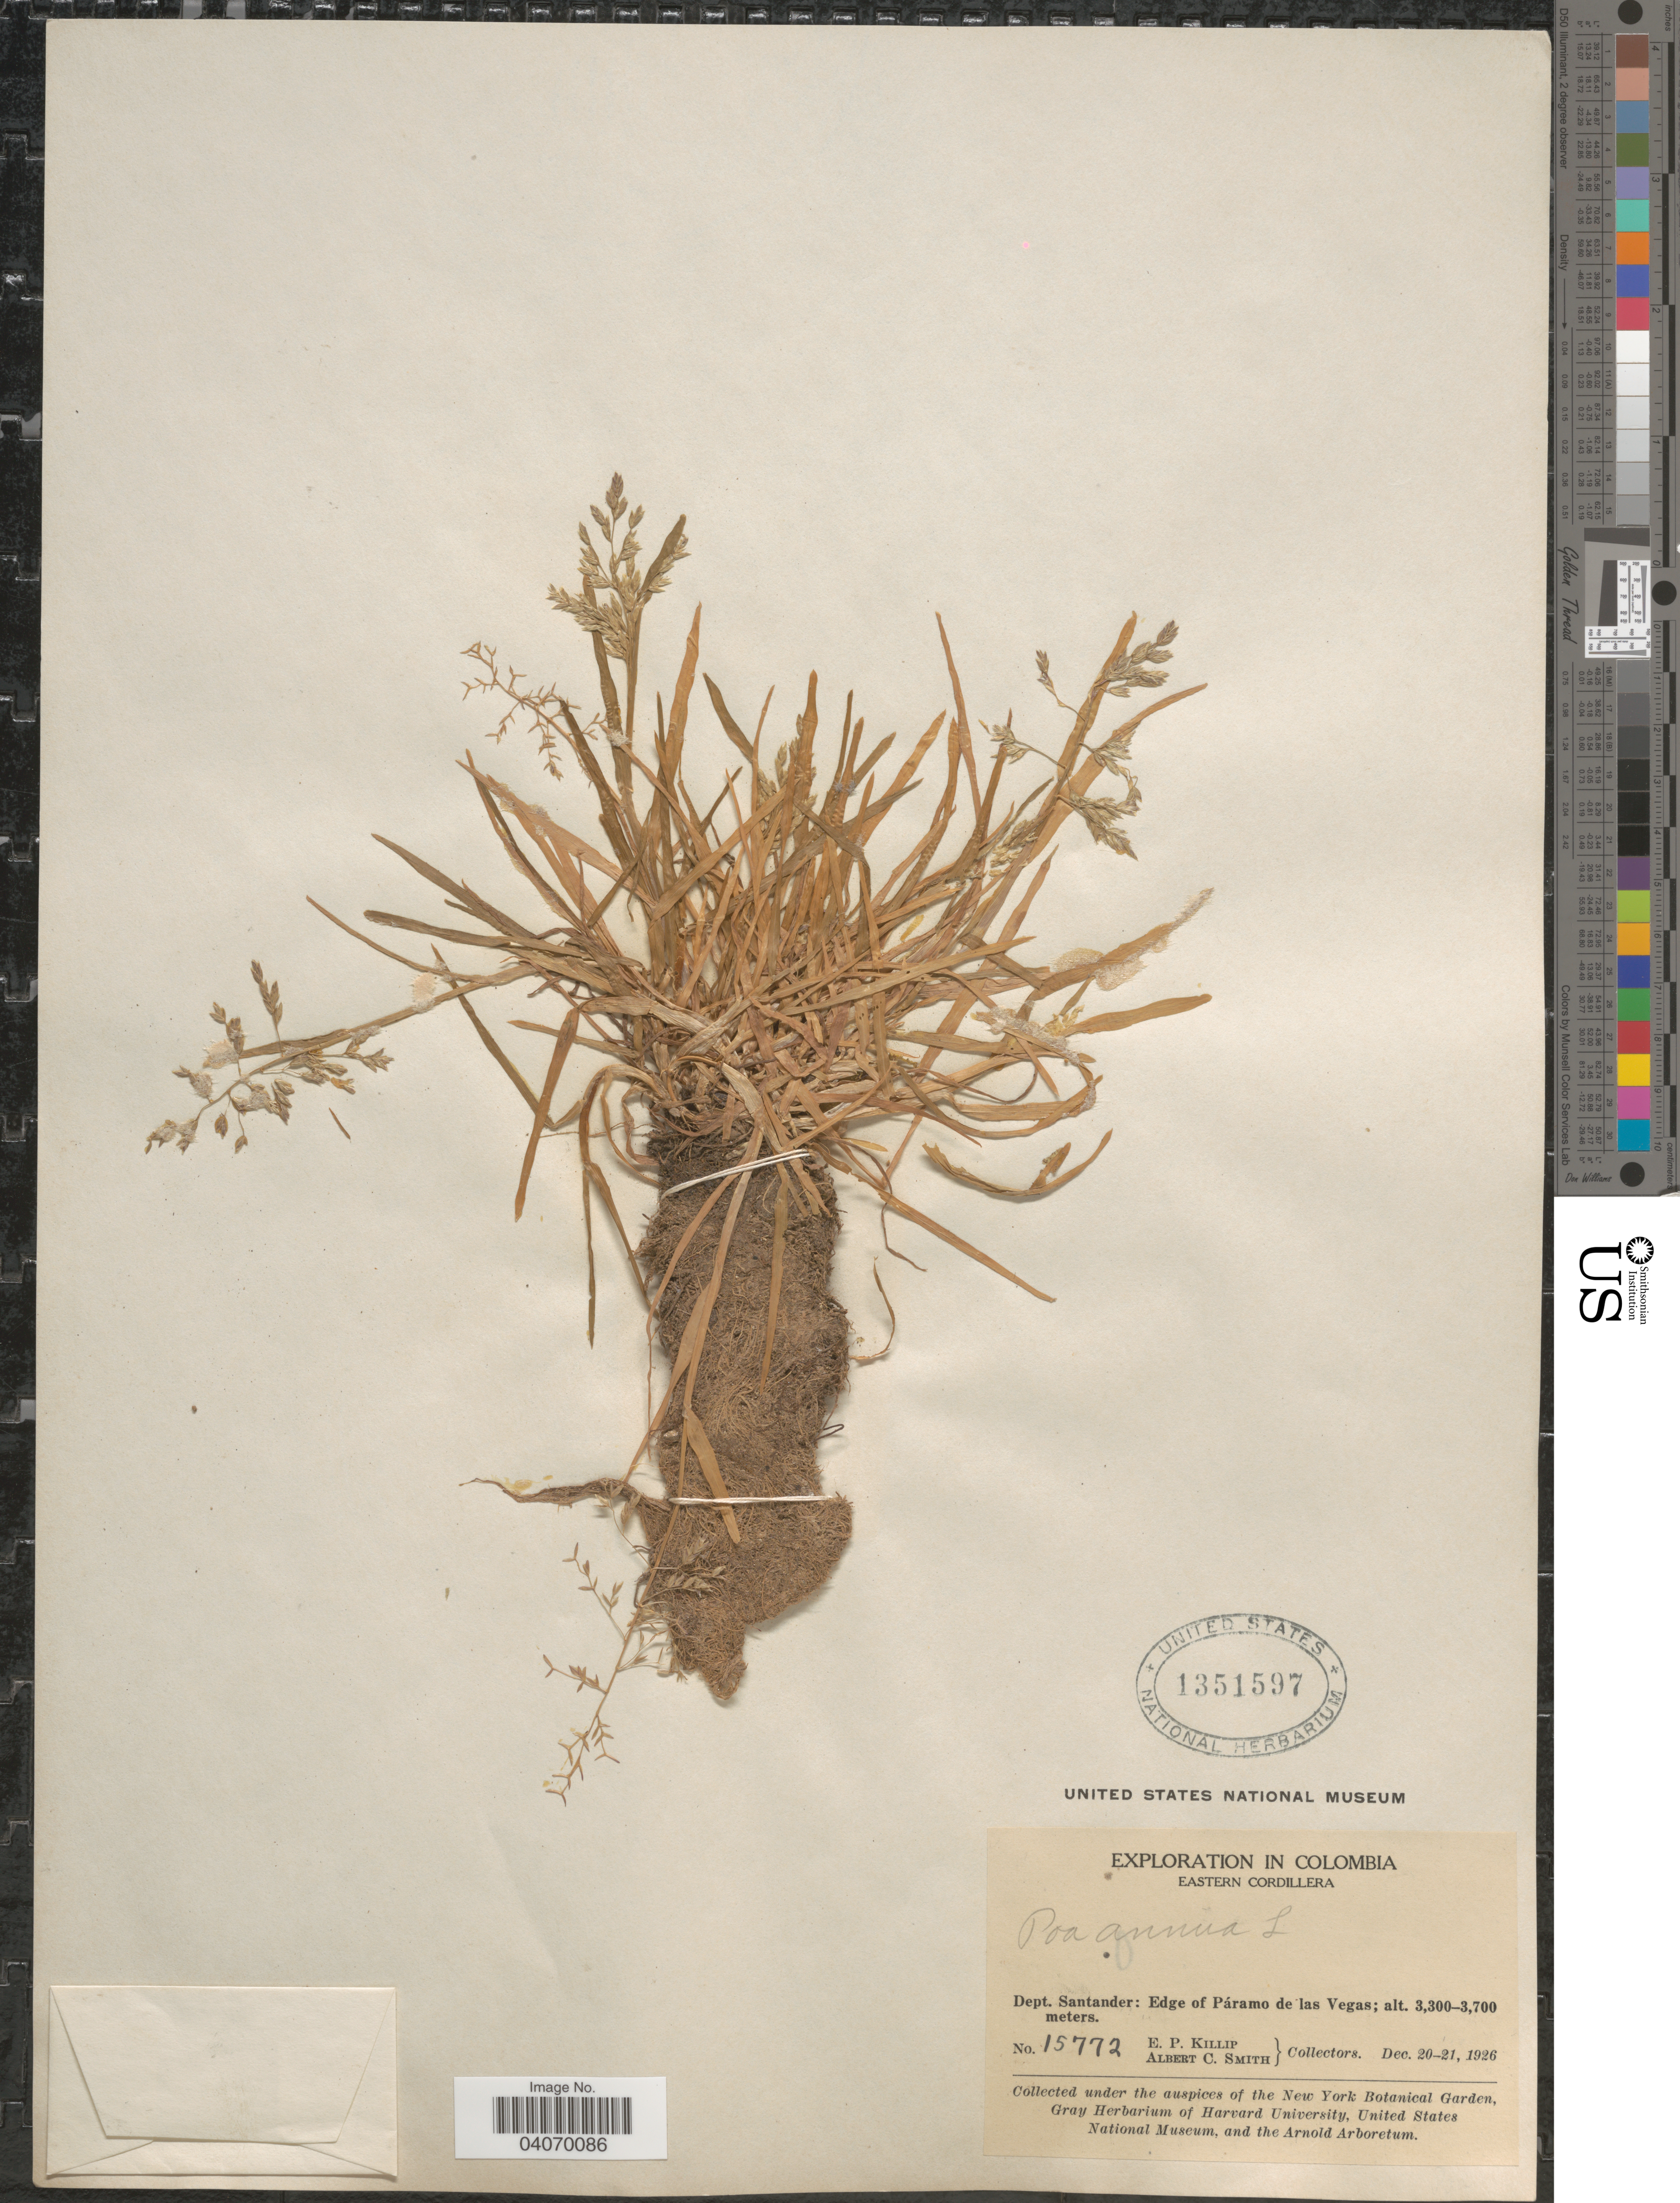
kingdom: Plantae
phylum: Tracheophyta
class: Liliopsida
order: Poales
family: Poaceae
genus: Poa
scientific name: Poa annua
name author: L.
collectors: E. P. Killip & A. C. Smith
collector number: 15772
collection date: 1926-12-20/1926-12-21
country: Colombia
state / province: Santander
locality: Eastern Cordillera. Dept. Santander: Edge of Páramo de las Vegas.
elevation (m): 3300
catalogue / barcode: US 1351597